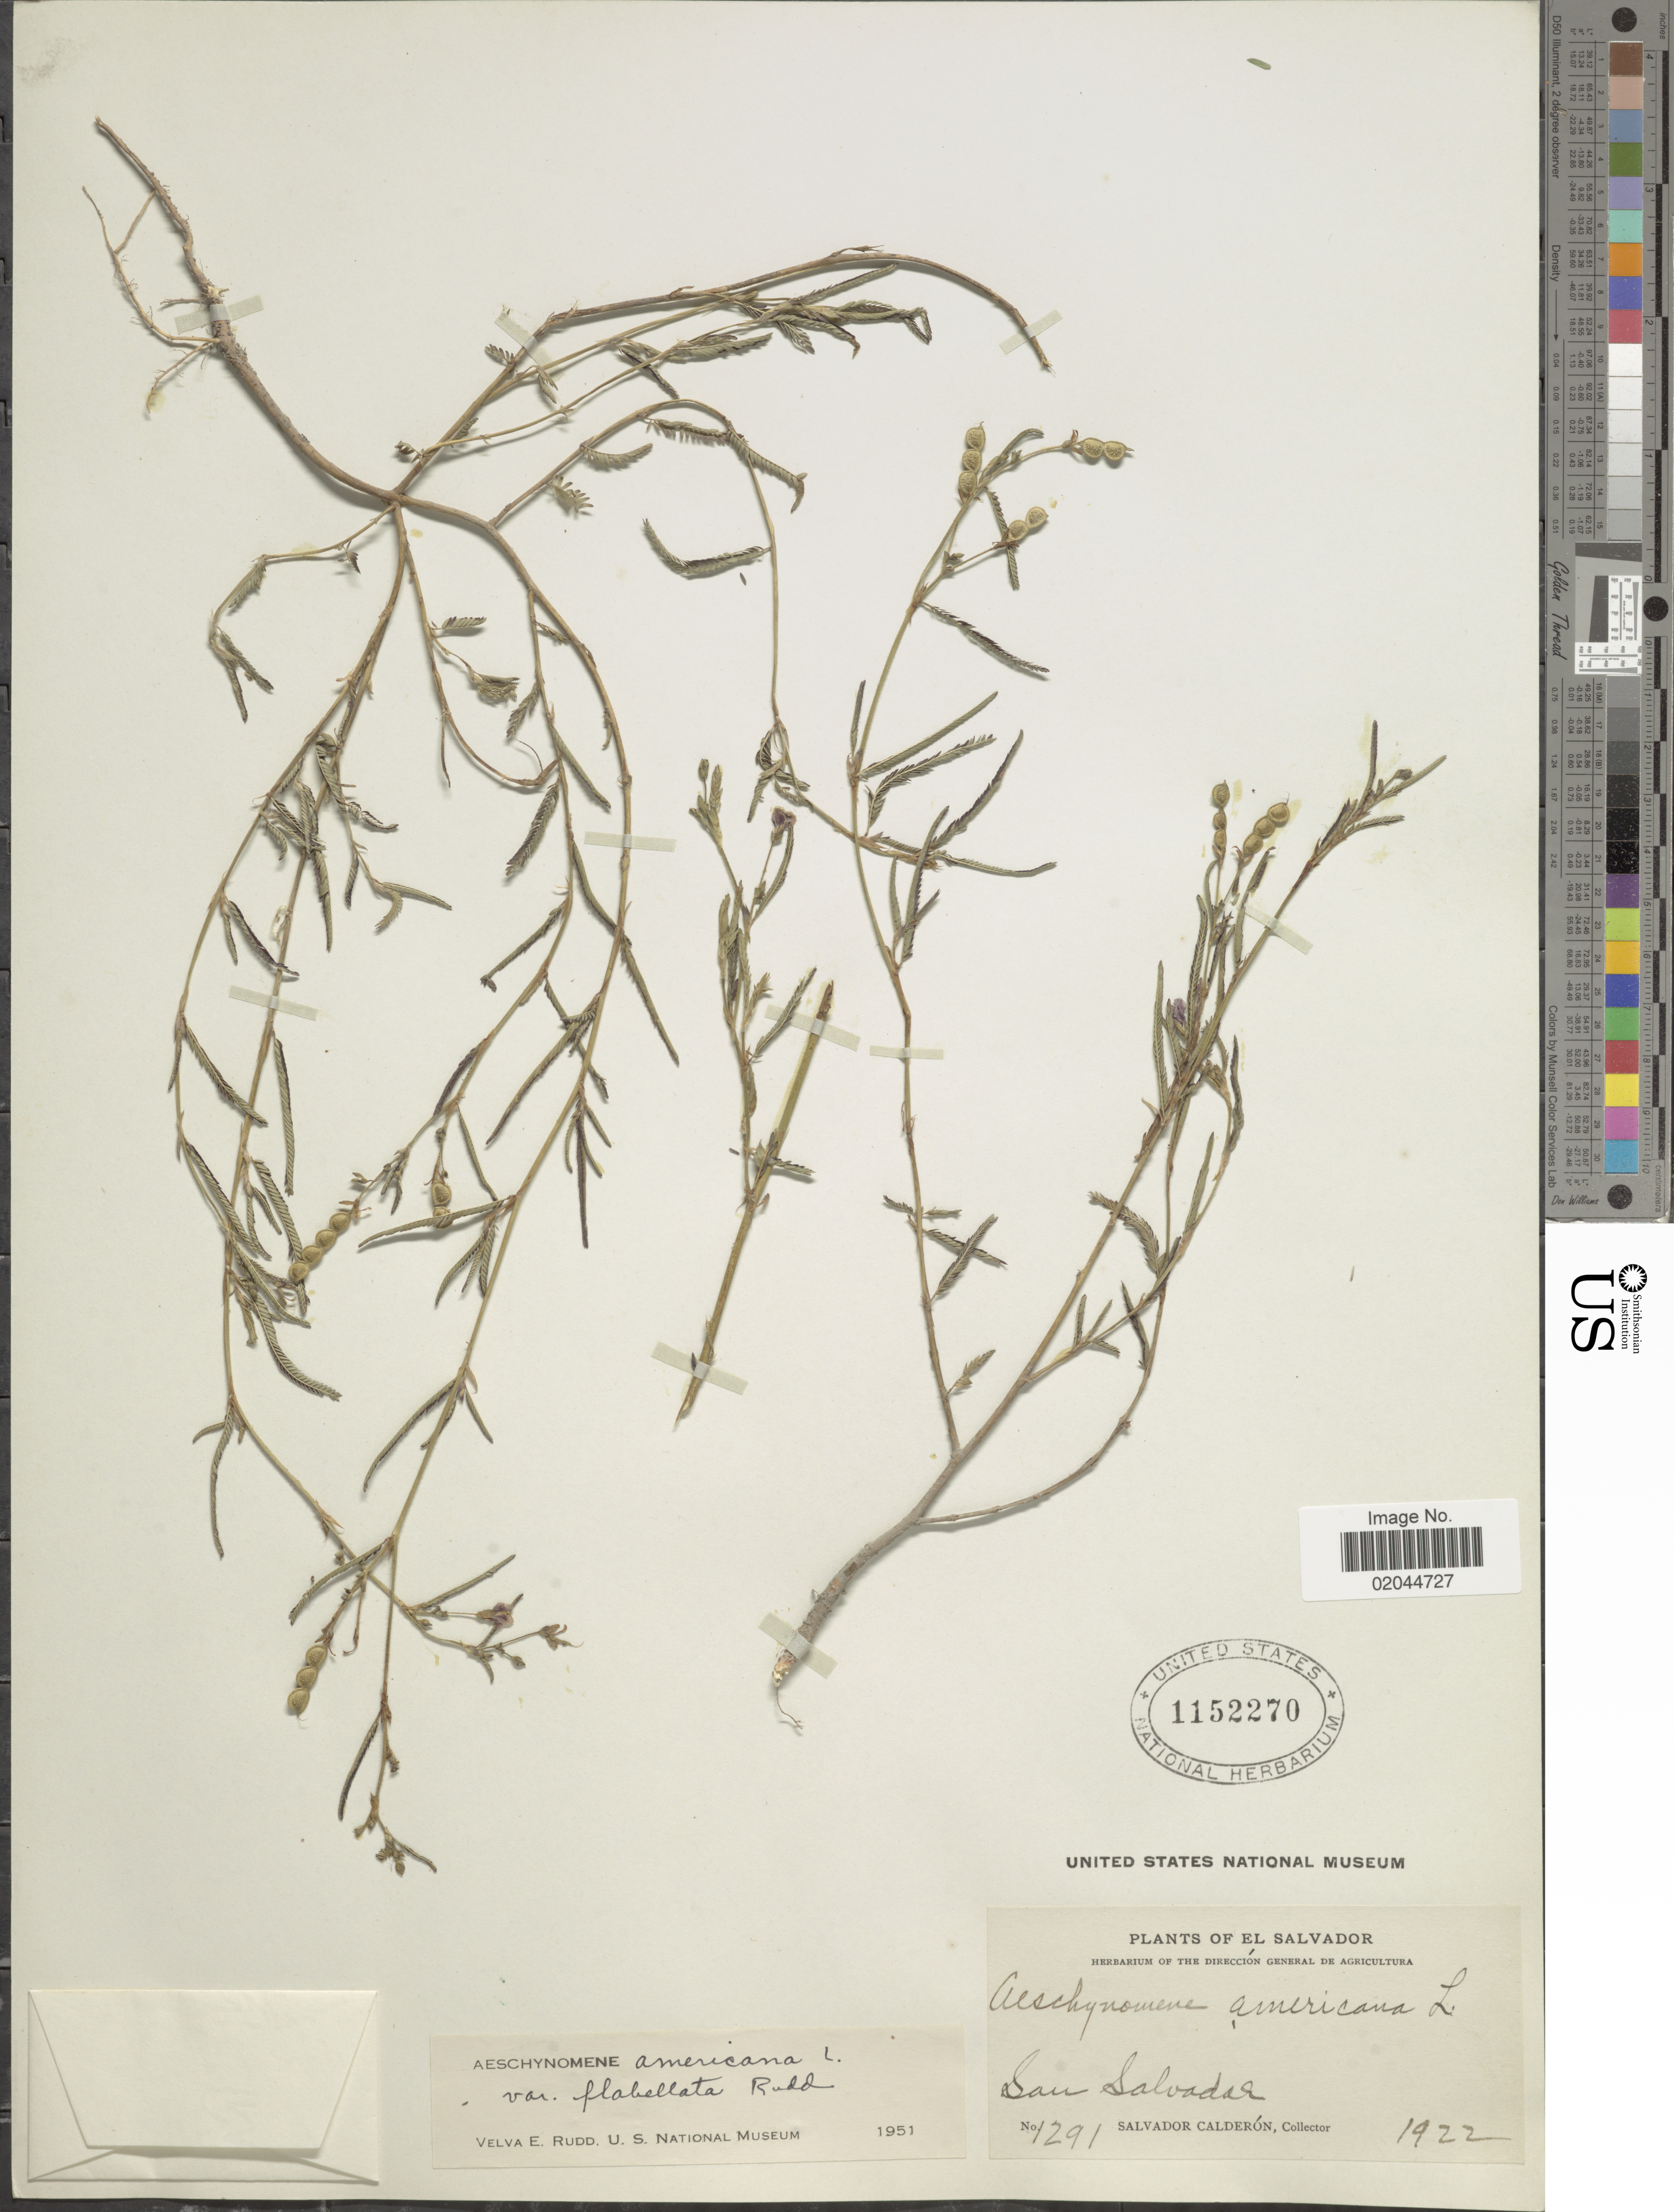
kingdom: Plantae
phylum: Tracheophyta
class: Magnoliopsida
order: Fabales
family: Fabaceae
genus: Aeschynomene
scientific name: Aeschynomene americana var. flabellata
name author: Rudd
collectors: S. Calderón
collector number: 1291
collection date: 1922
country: El Salvador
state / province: San Salvador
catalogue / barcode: US 1152270